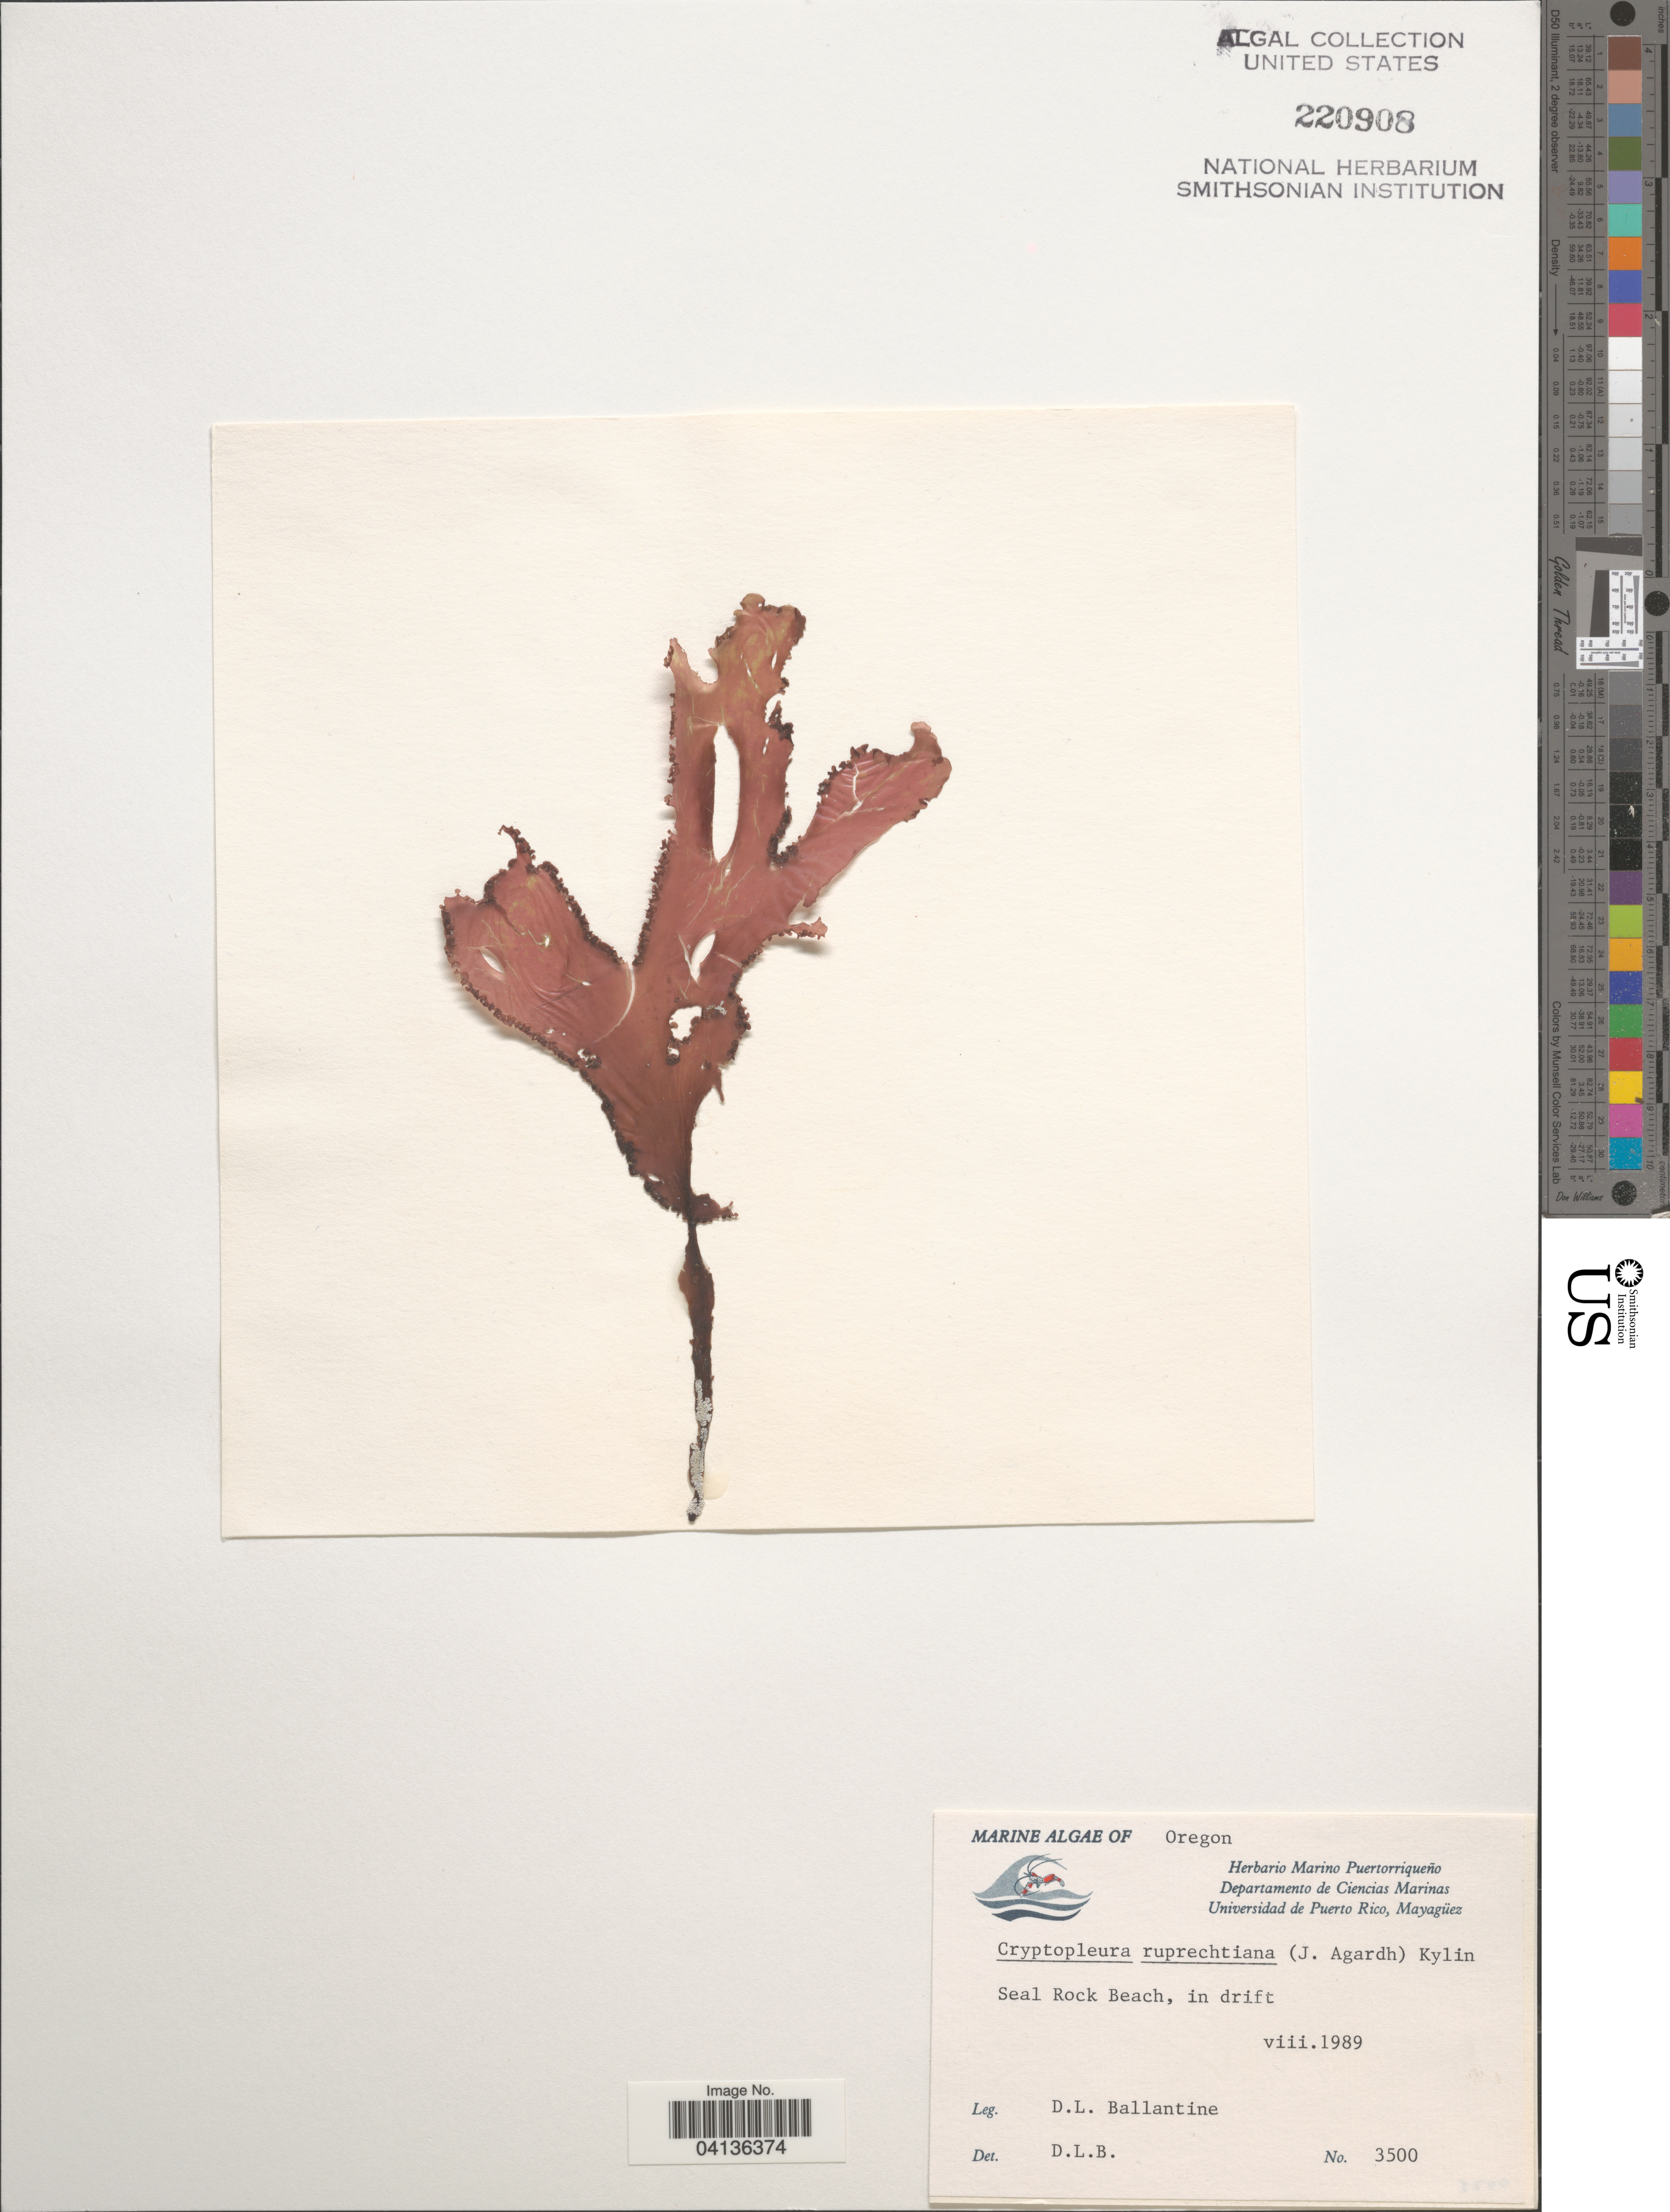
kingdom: Plantae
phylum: Rhodophyta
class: Florideophyceae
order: Ceramiales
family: Delesseriaceae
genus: Cryptopleura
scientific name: Cryptopleura ruprechtiana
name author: (J. Agardh) Kylin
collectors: D.L. Ballantine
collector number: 3500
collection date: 1989-08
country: United States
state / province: Oregon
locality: Seal Rock Beach, in drift.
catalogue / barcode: US 220908